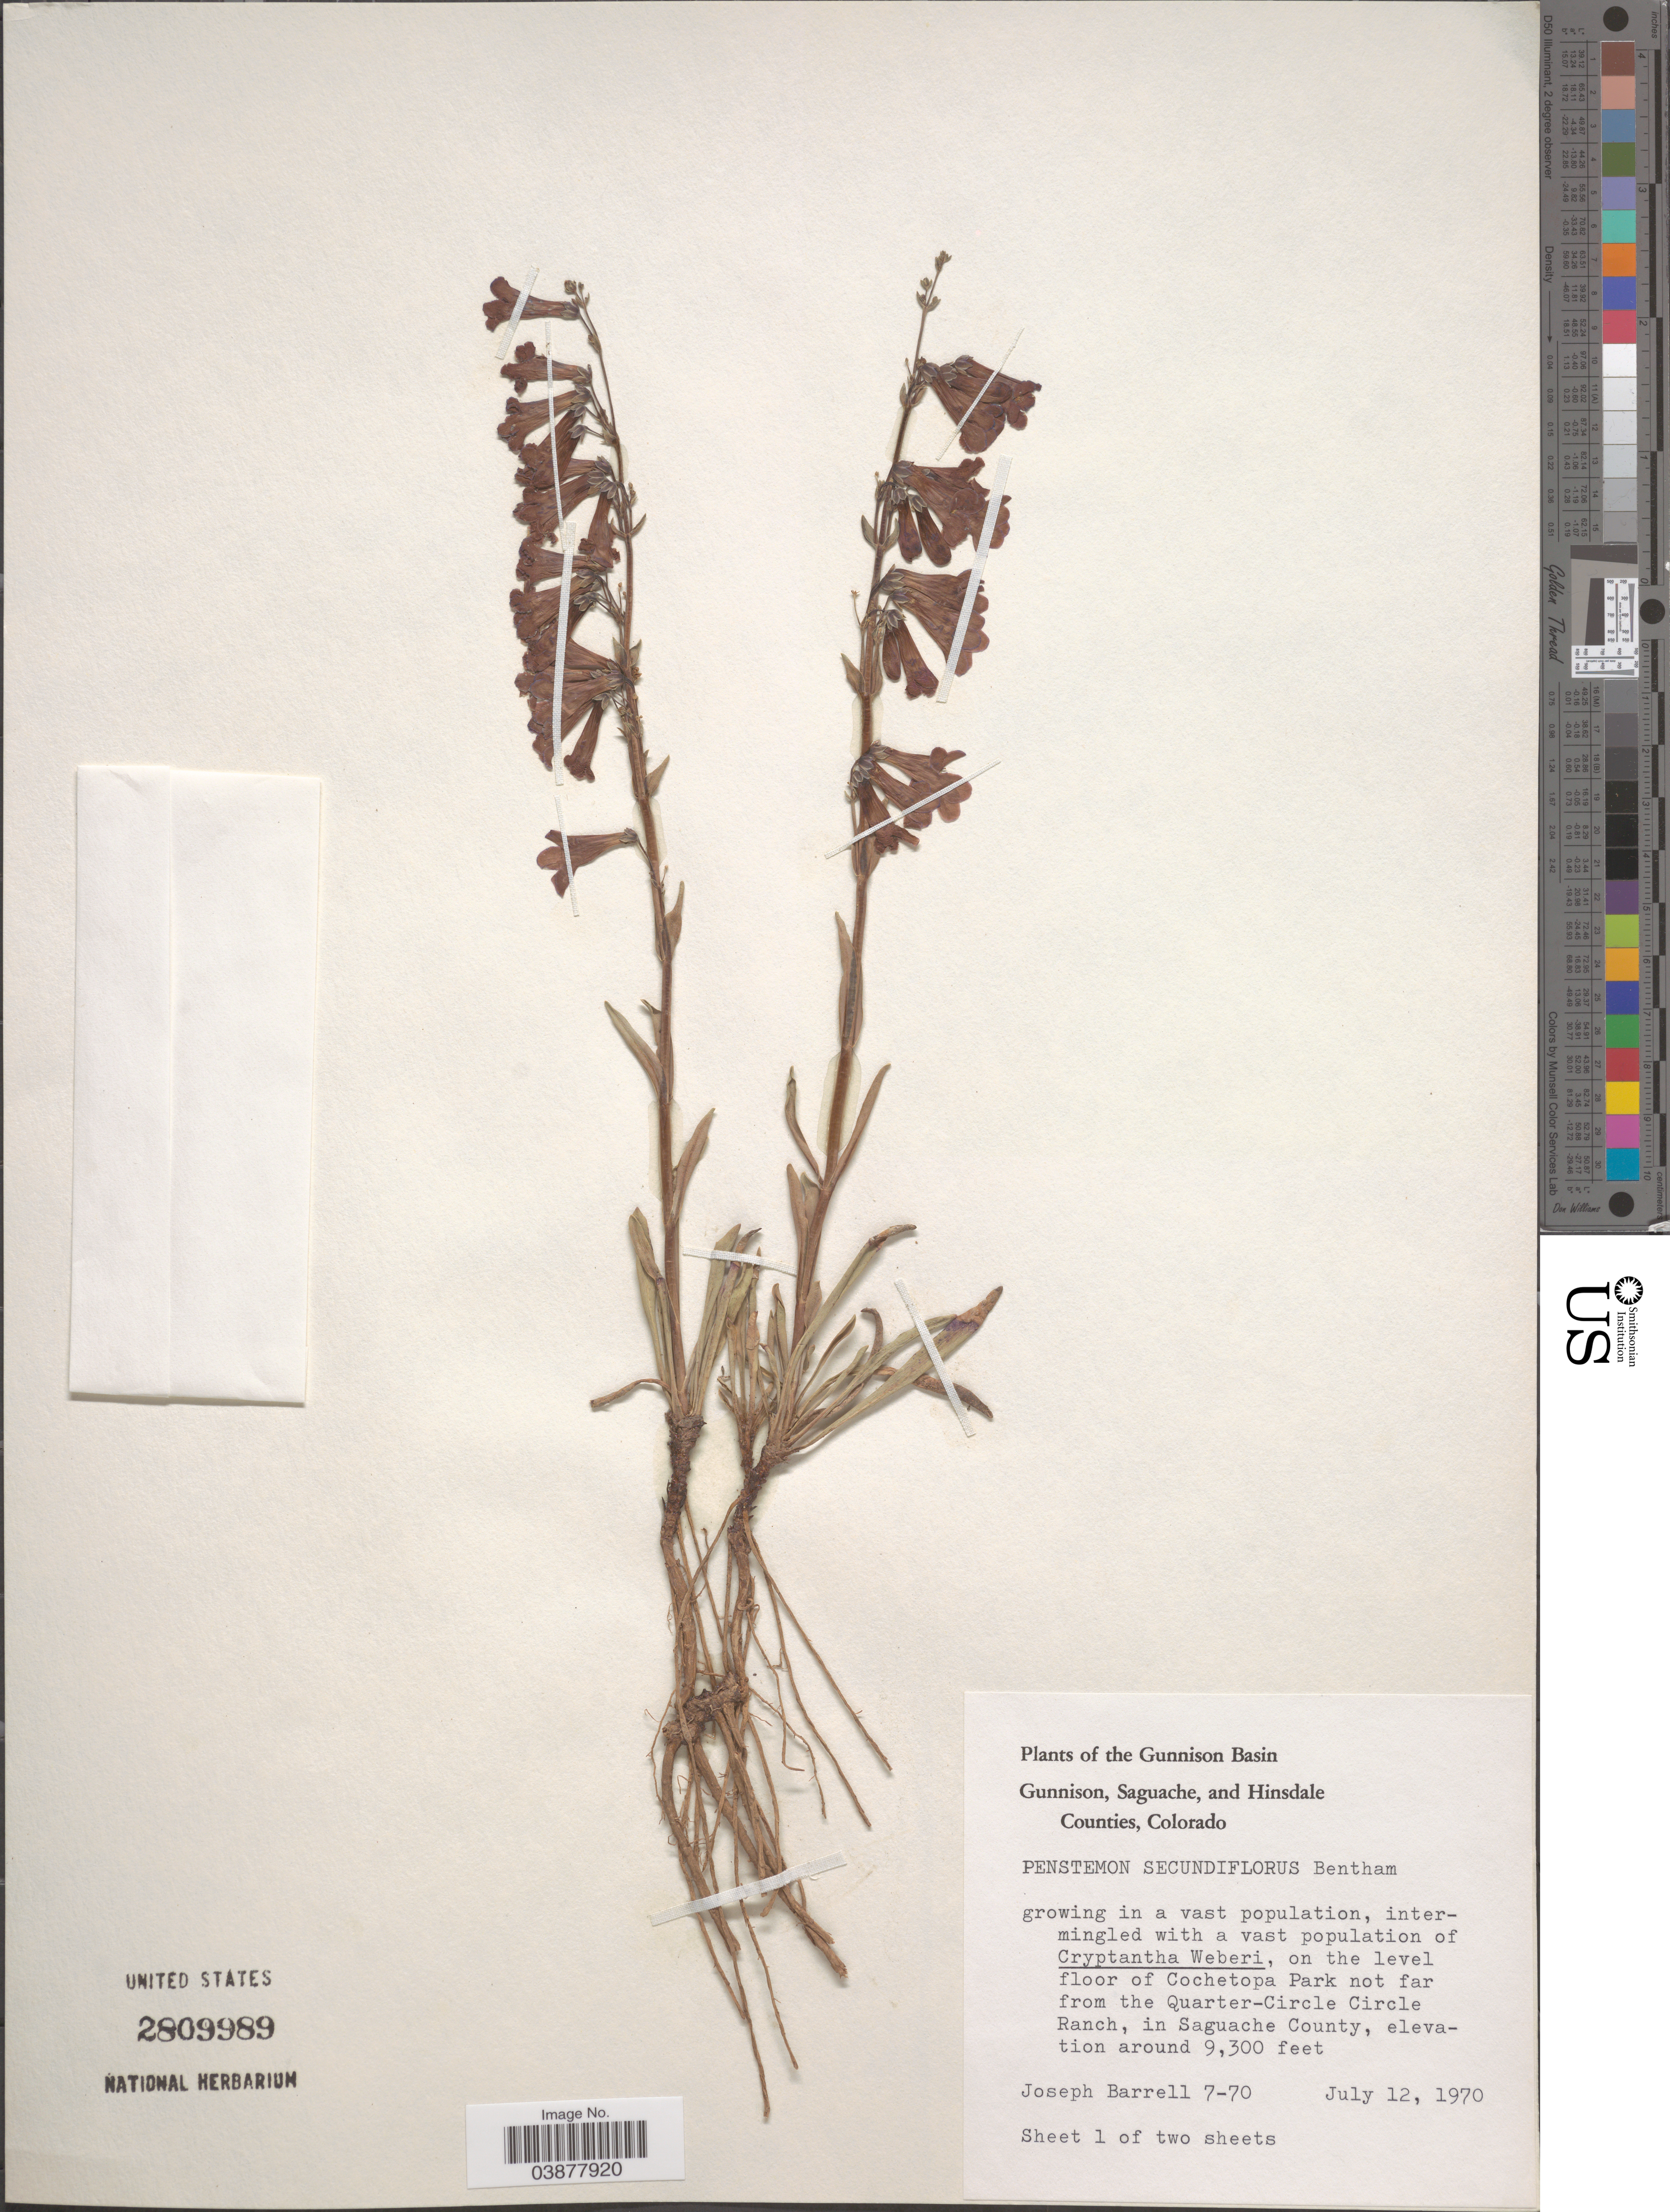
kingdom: Plantae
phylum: Tracheophyta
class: Magnoliopsida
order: Lamiales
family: Plantaginaceae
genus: Penstemon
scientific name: Penstemon secundiflorus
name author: Benth.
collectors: J. Barrell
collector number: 7-70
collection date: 1970-07-12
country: United States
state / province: Colorado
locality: The Gunnison Basin. On the level floor of Cochetopa Park nor far from the Quarter-Circle Circle Ranch, in Saguache County.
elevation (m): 2835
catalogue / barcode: US 2809989